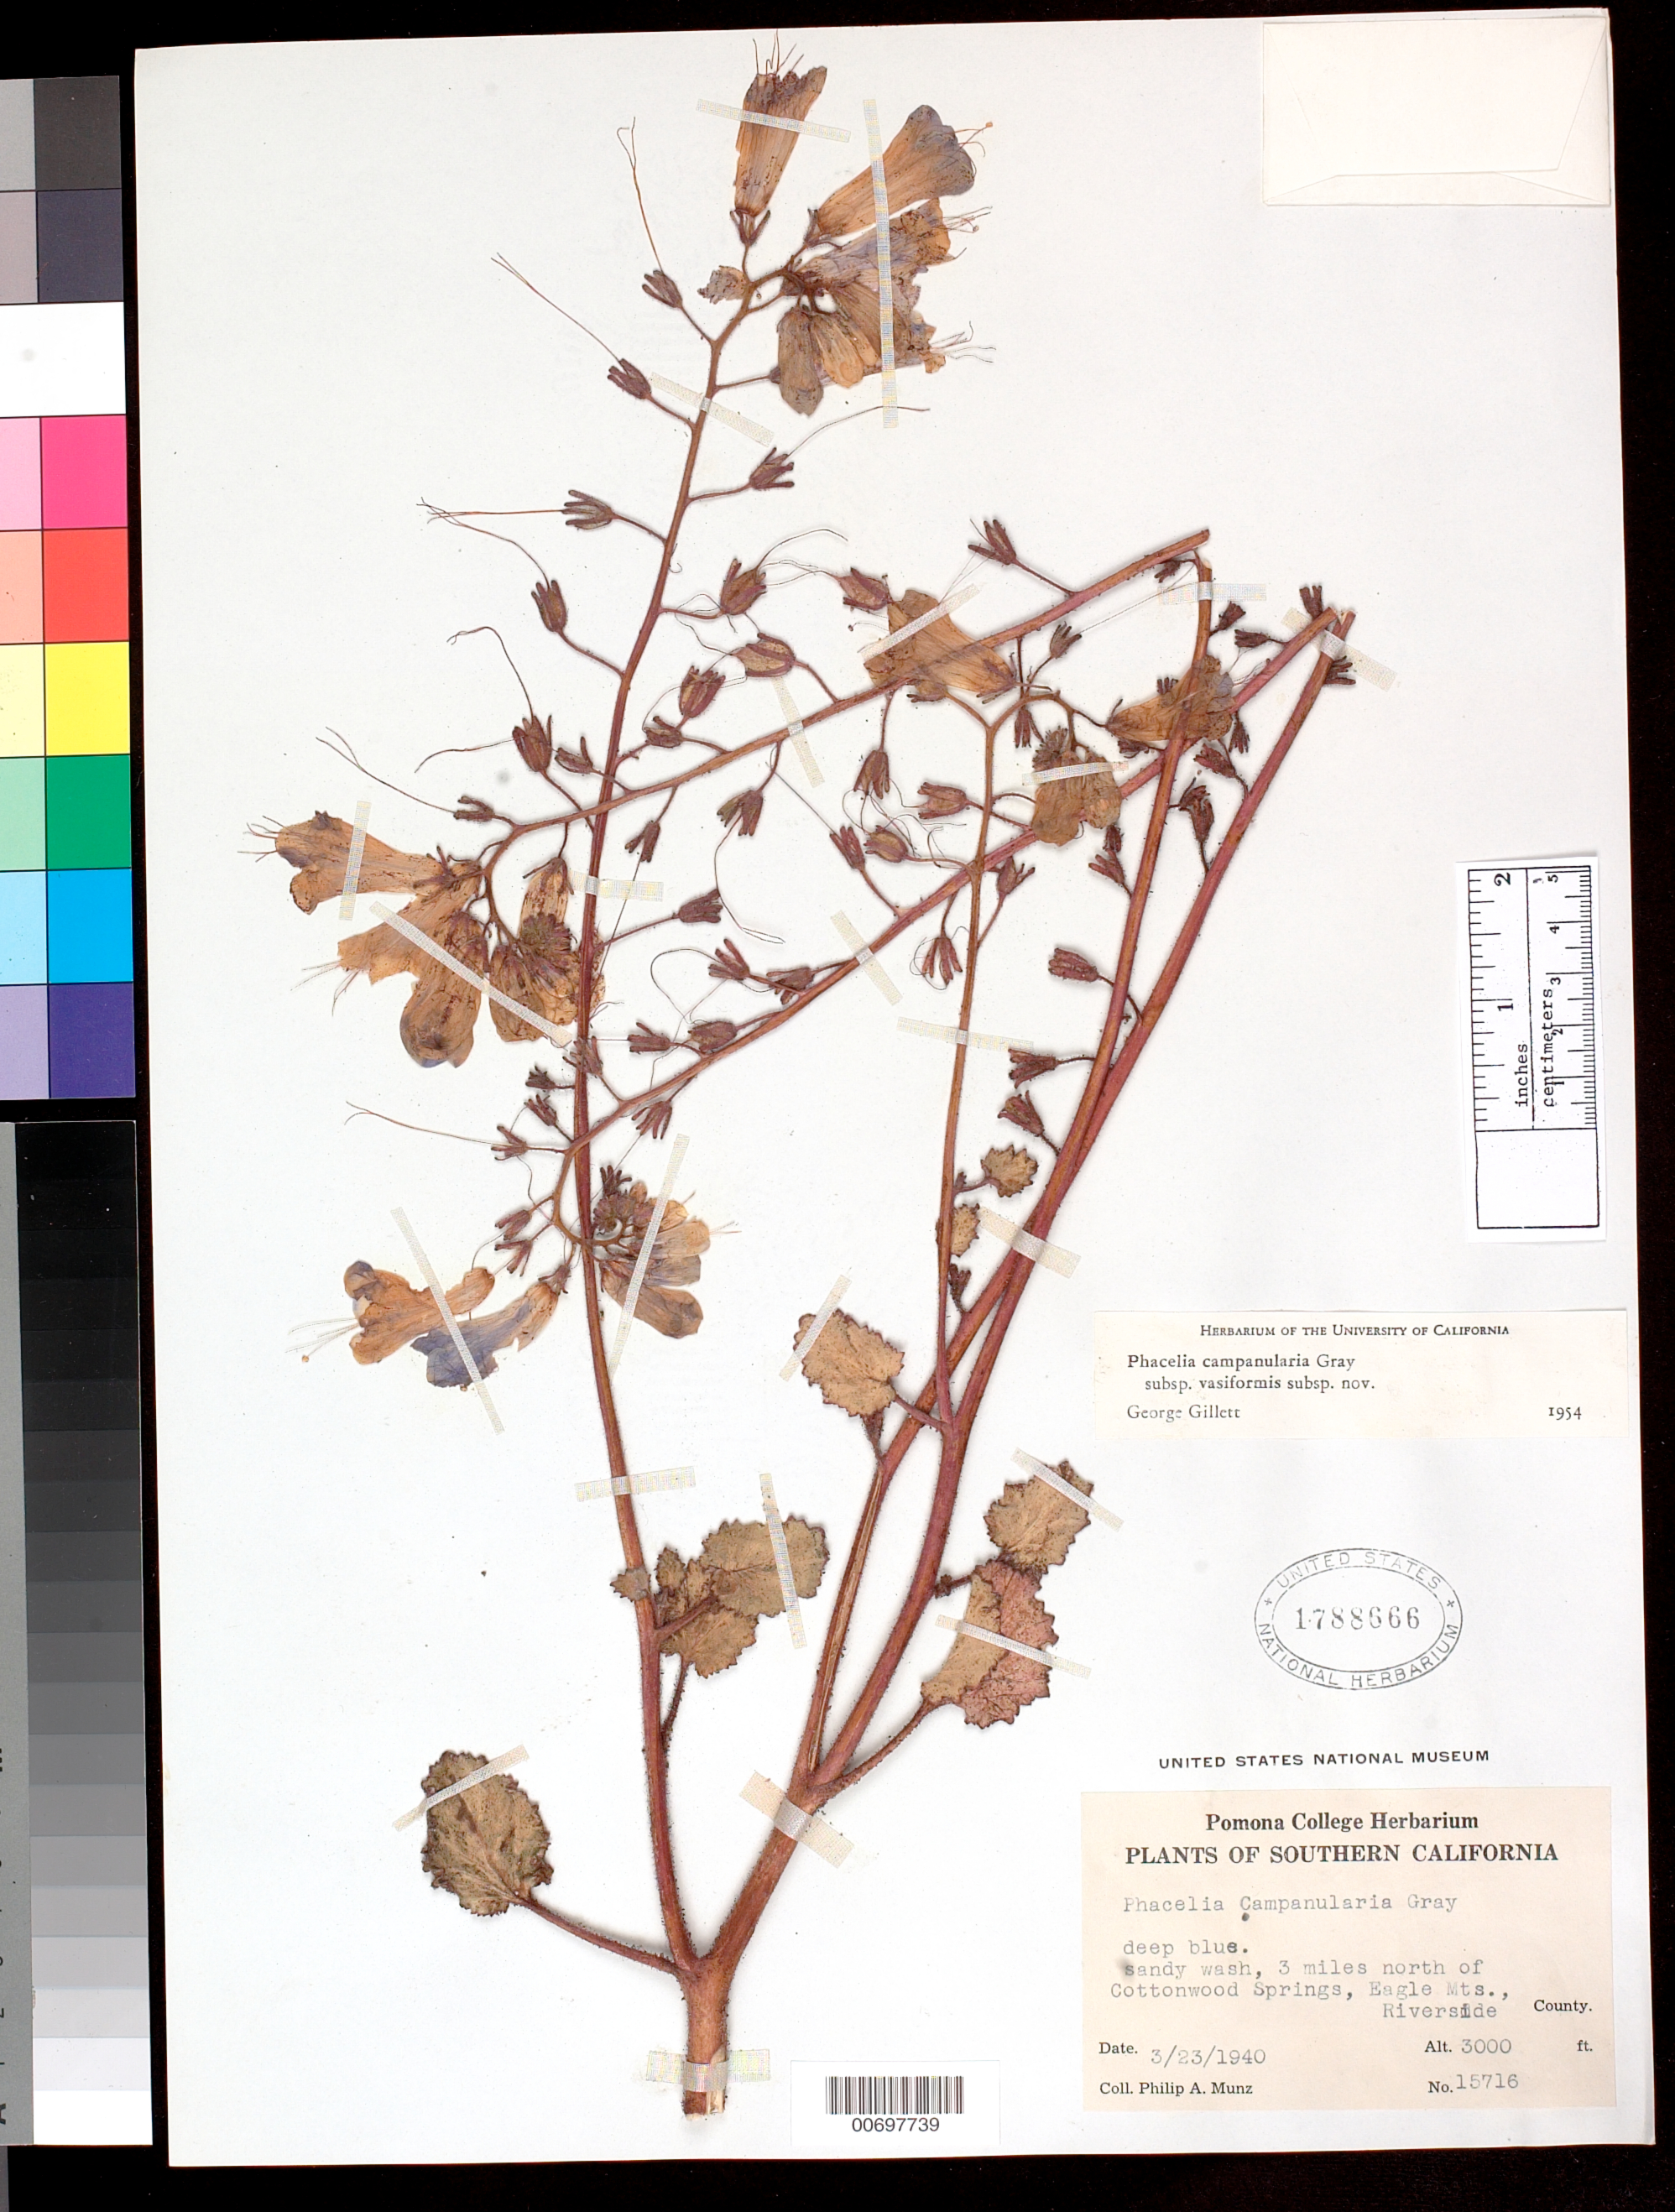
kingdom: Plantae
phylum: Tracheophyta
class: Magnoliopsida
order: Boraginales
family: Hydrophyllaceae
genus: Phacelia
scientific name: Phacelia campanularia subsp. vasiformis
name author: G.W. Gillett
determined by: Gillett, G. W.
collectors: P. A. Munz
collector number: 15716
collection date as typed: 23 Mar 1940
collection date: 1940-03-23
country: United States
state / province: California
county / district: Riverside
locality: Rayneta. San Jacinto Mts.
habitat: Sandy wash.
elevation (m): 914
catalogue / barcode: US 1788666